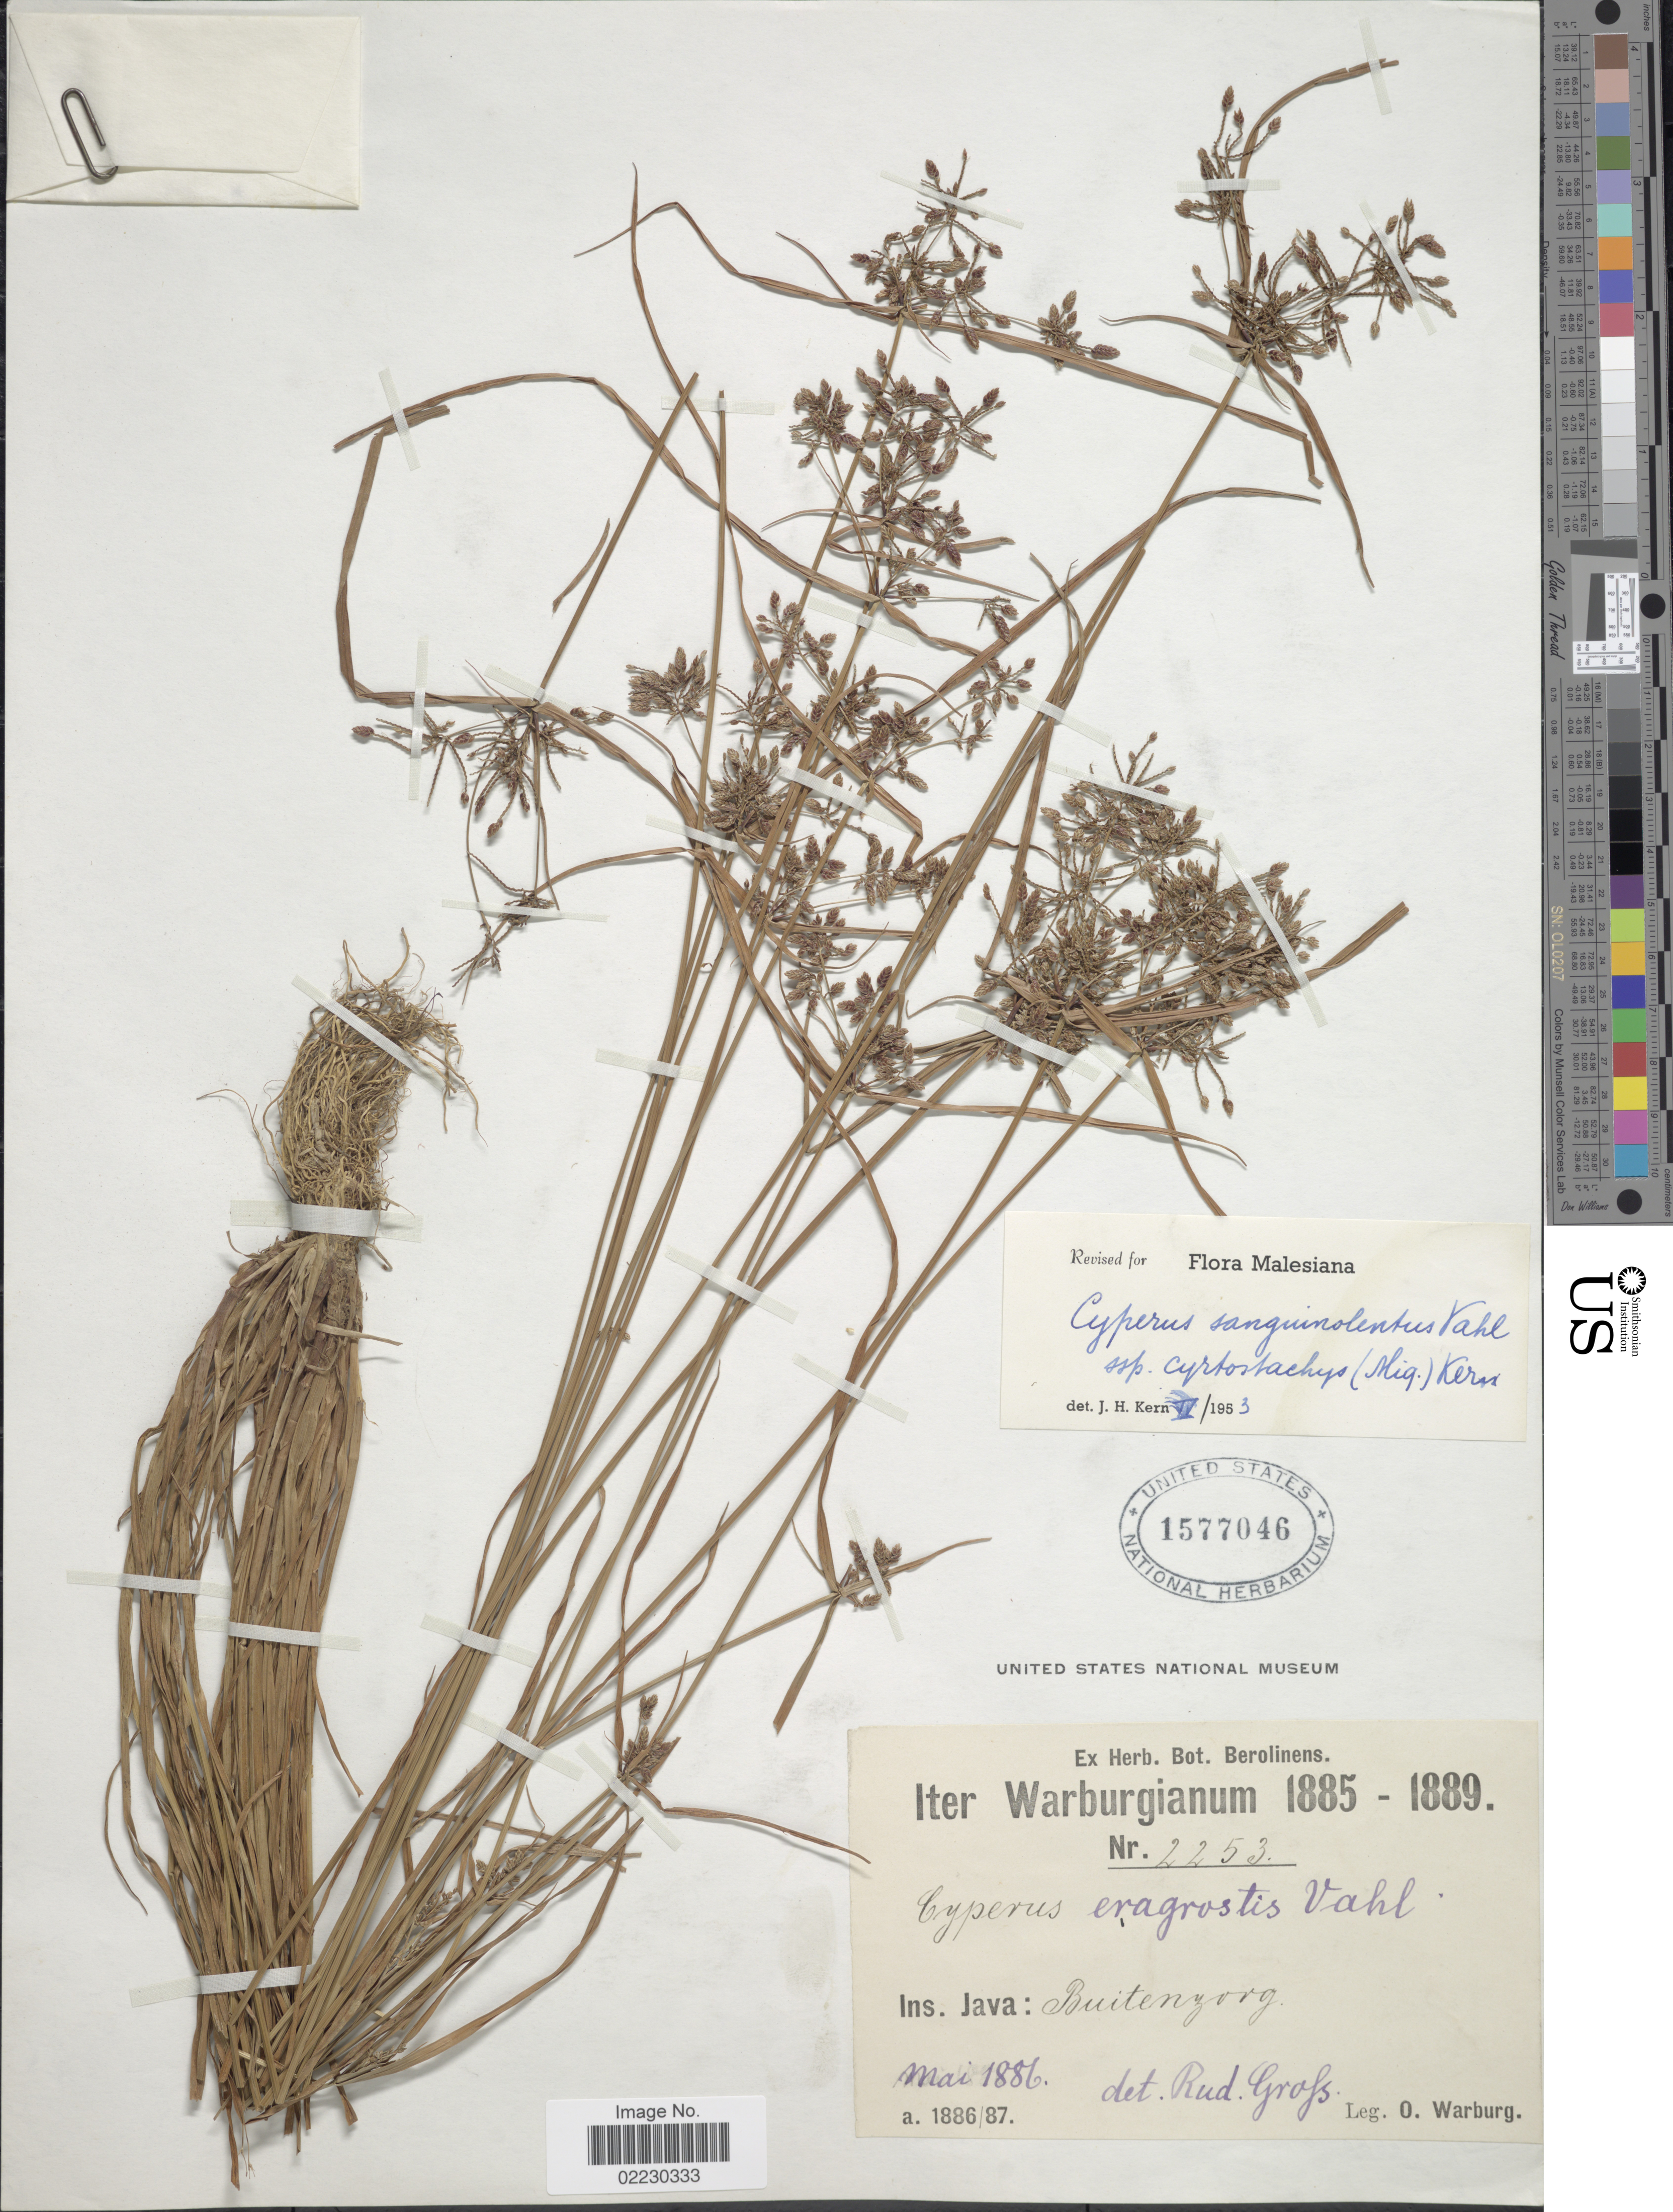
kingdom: Plantae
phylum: Tracheophyta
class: Liliopsida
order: Poales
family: Cyperaceae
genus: Cyperus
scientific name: Cyperus sanguinolentus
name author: Vahl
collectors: O. Warburg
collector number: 2253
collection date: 1886-05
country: Indonesia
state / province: Java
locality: Ins. Java: Buitenzorg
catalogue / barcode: US 1577046